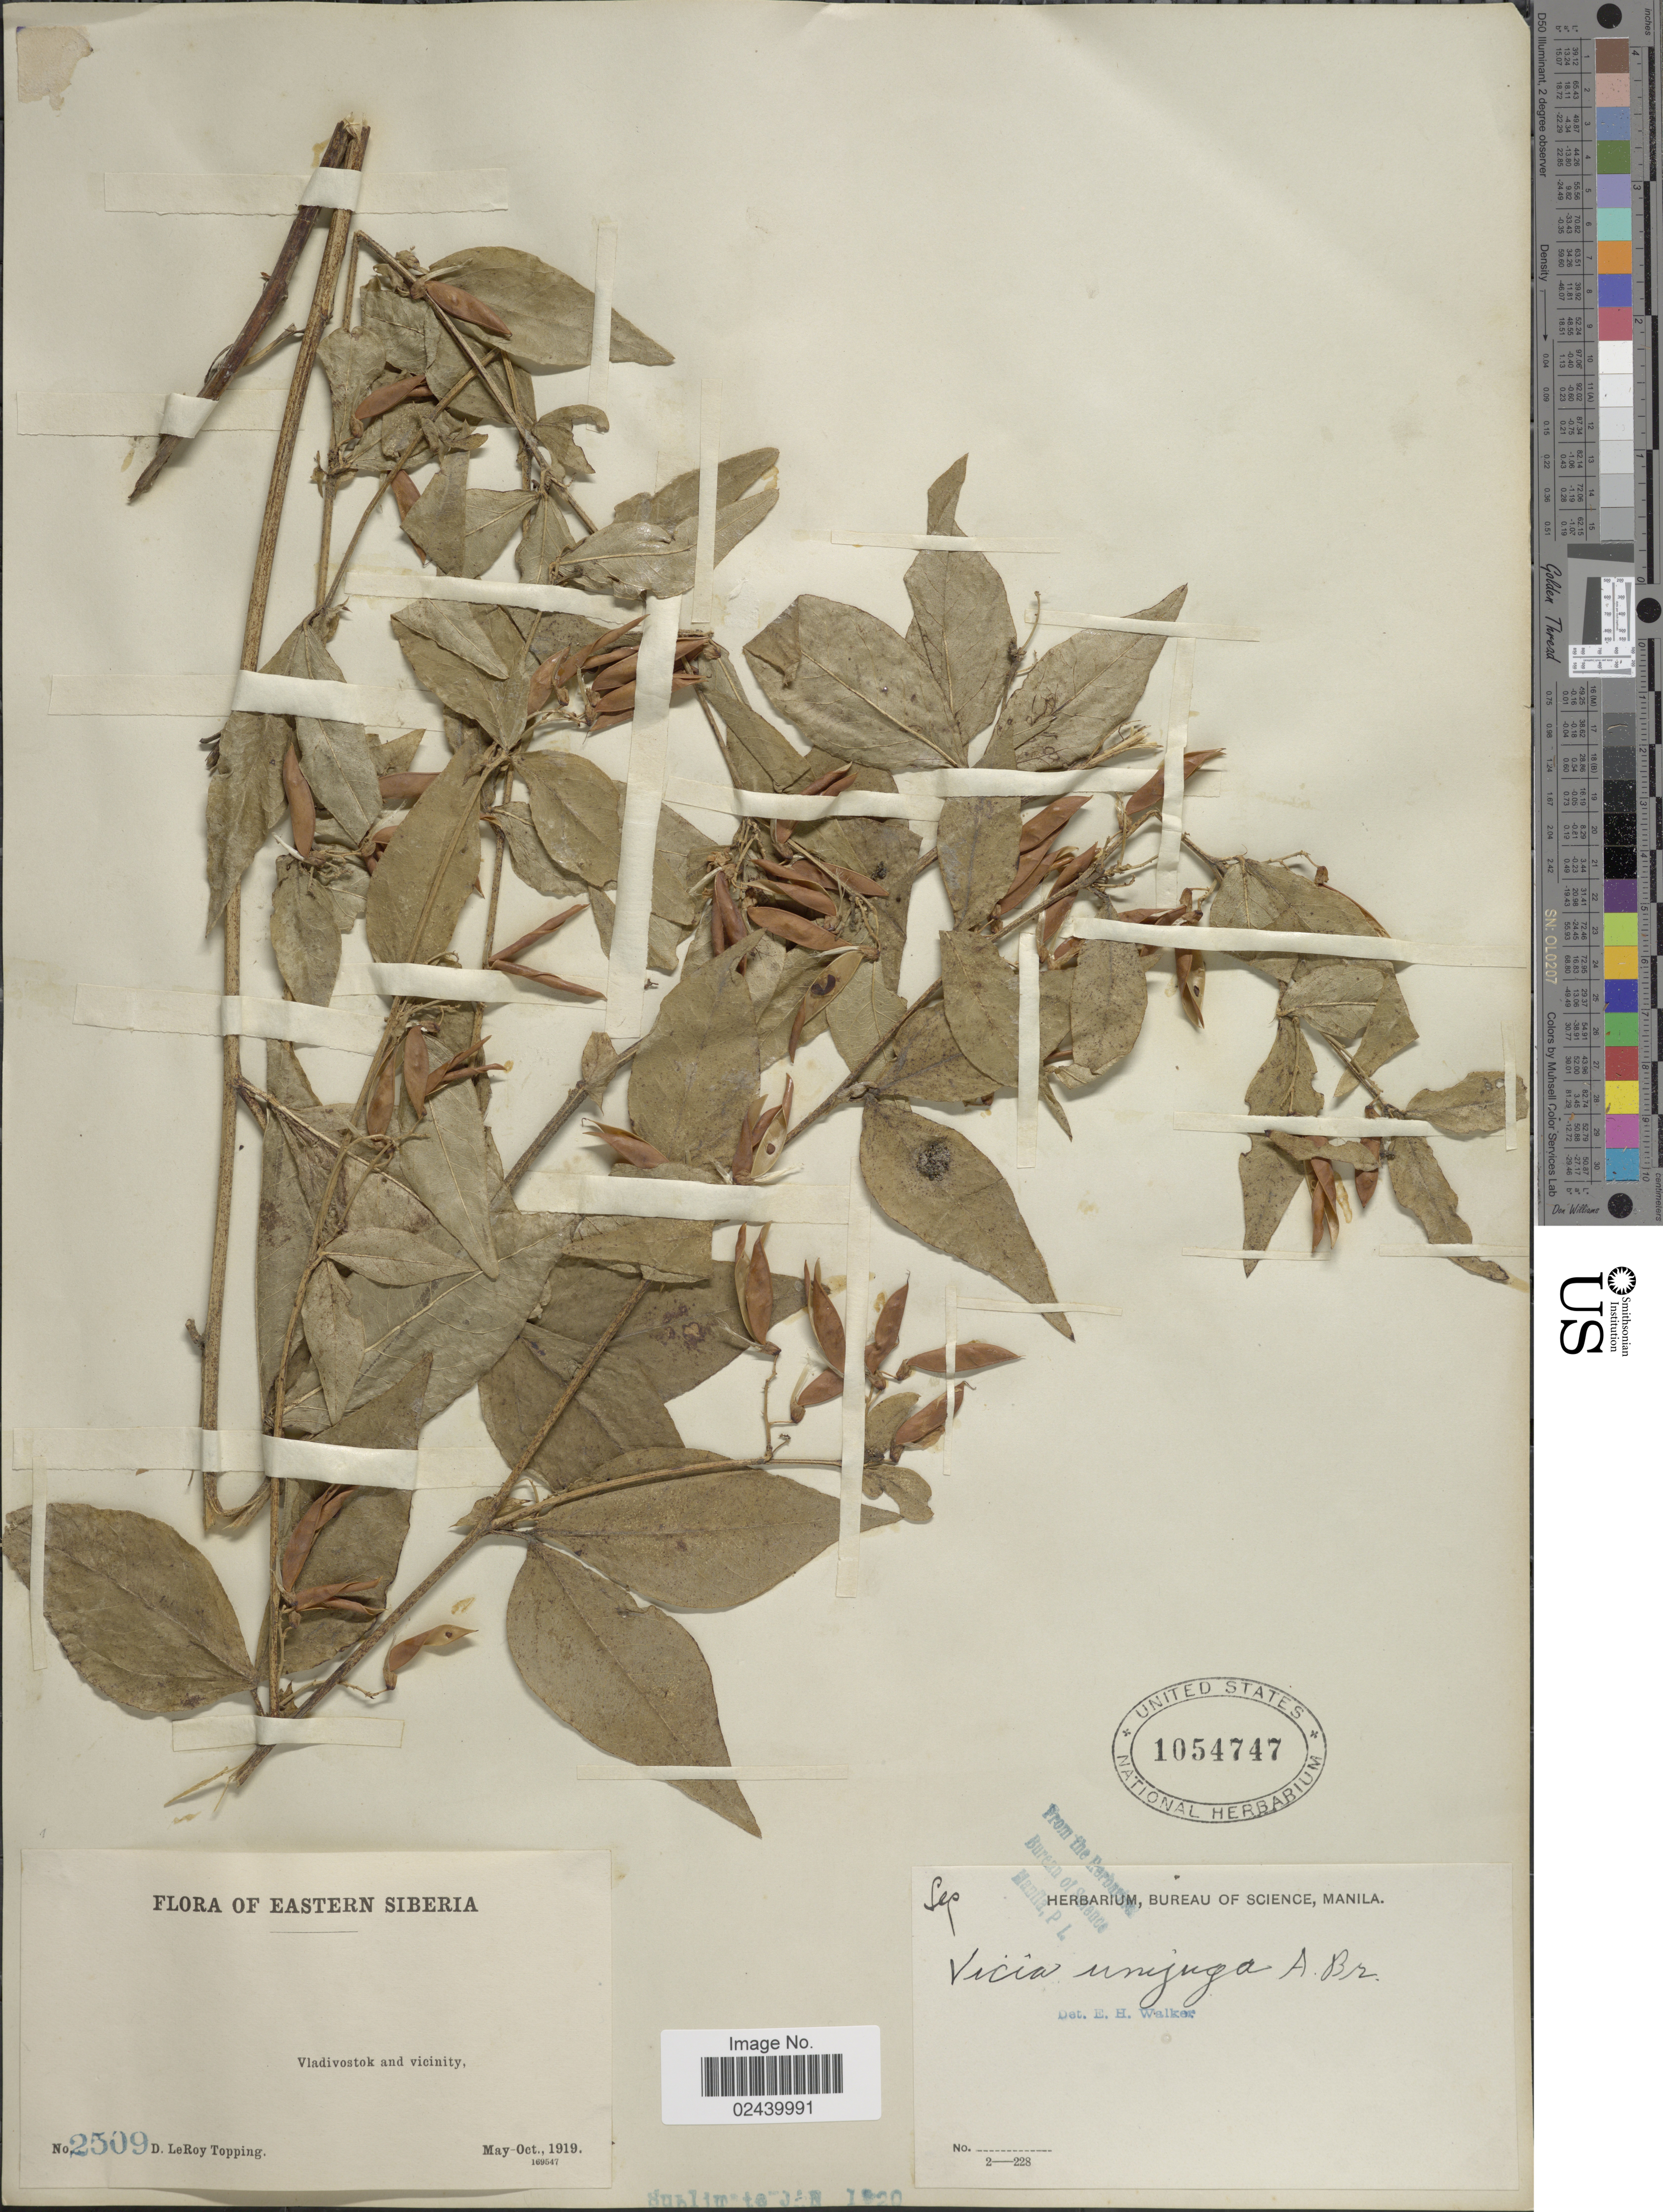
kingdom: Plantae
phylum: Tracheophyta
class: Magnoliopsida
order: Fabales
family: Fabaceae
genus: Vicia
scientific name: Vicia unijuga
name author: A. Braun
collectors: D. L. Topping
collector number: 2509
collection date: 1919-05/1919-10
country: Russian Federation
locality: Eastern Siberia, Vladivostok and vicinity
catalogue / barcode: US 1054747